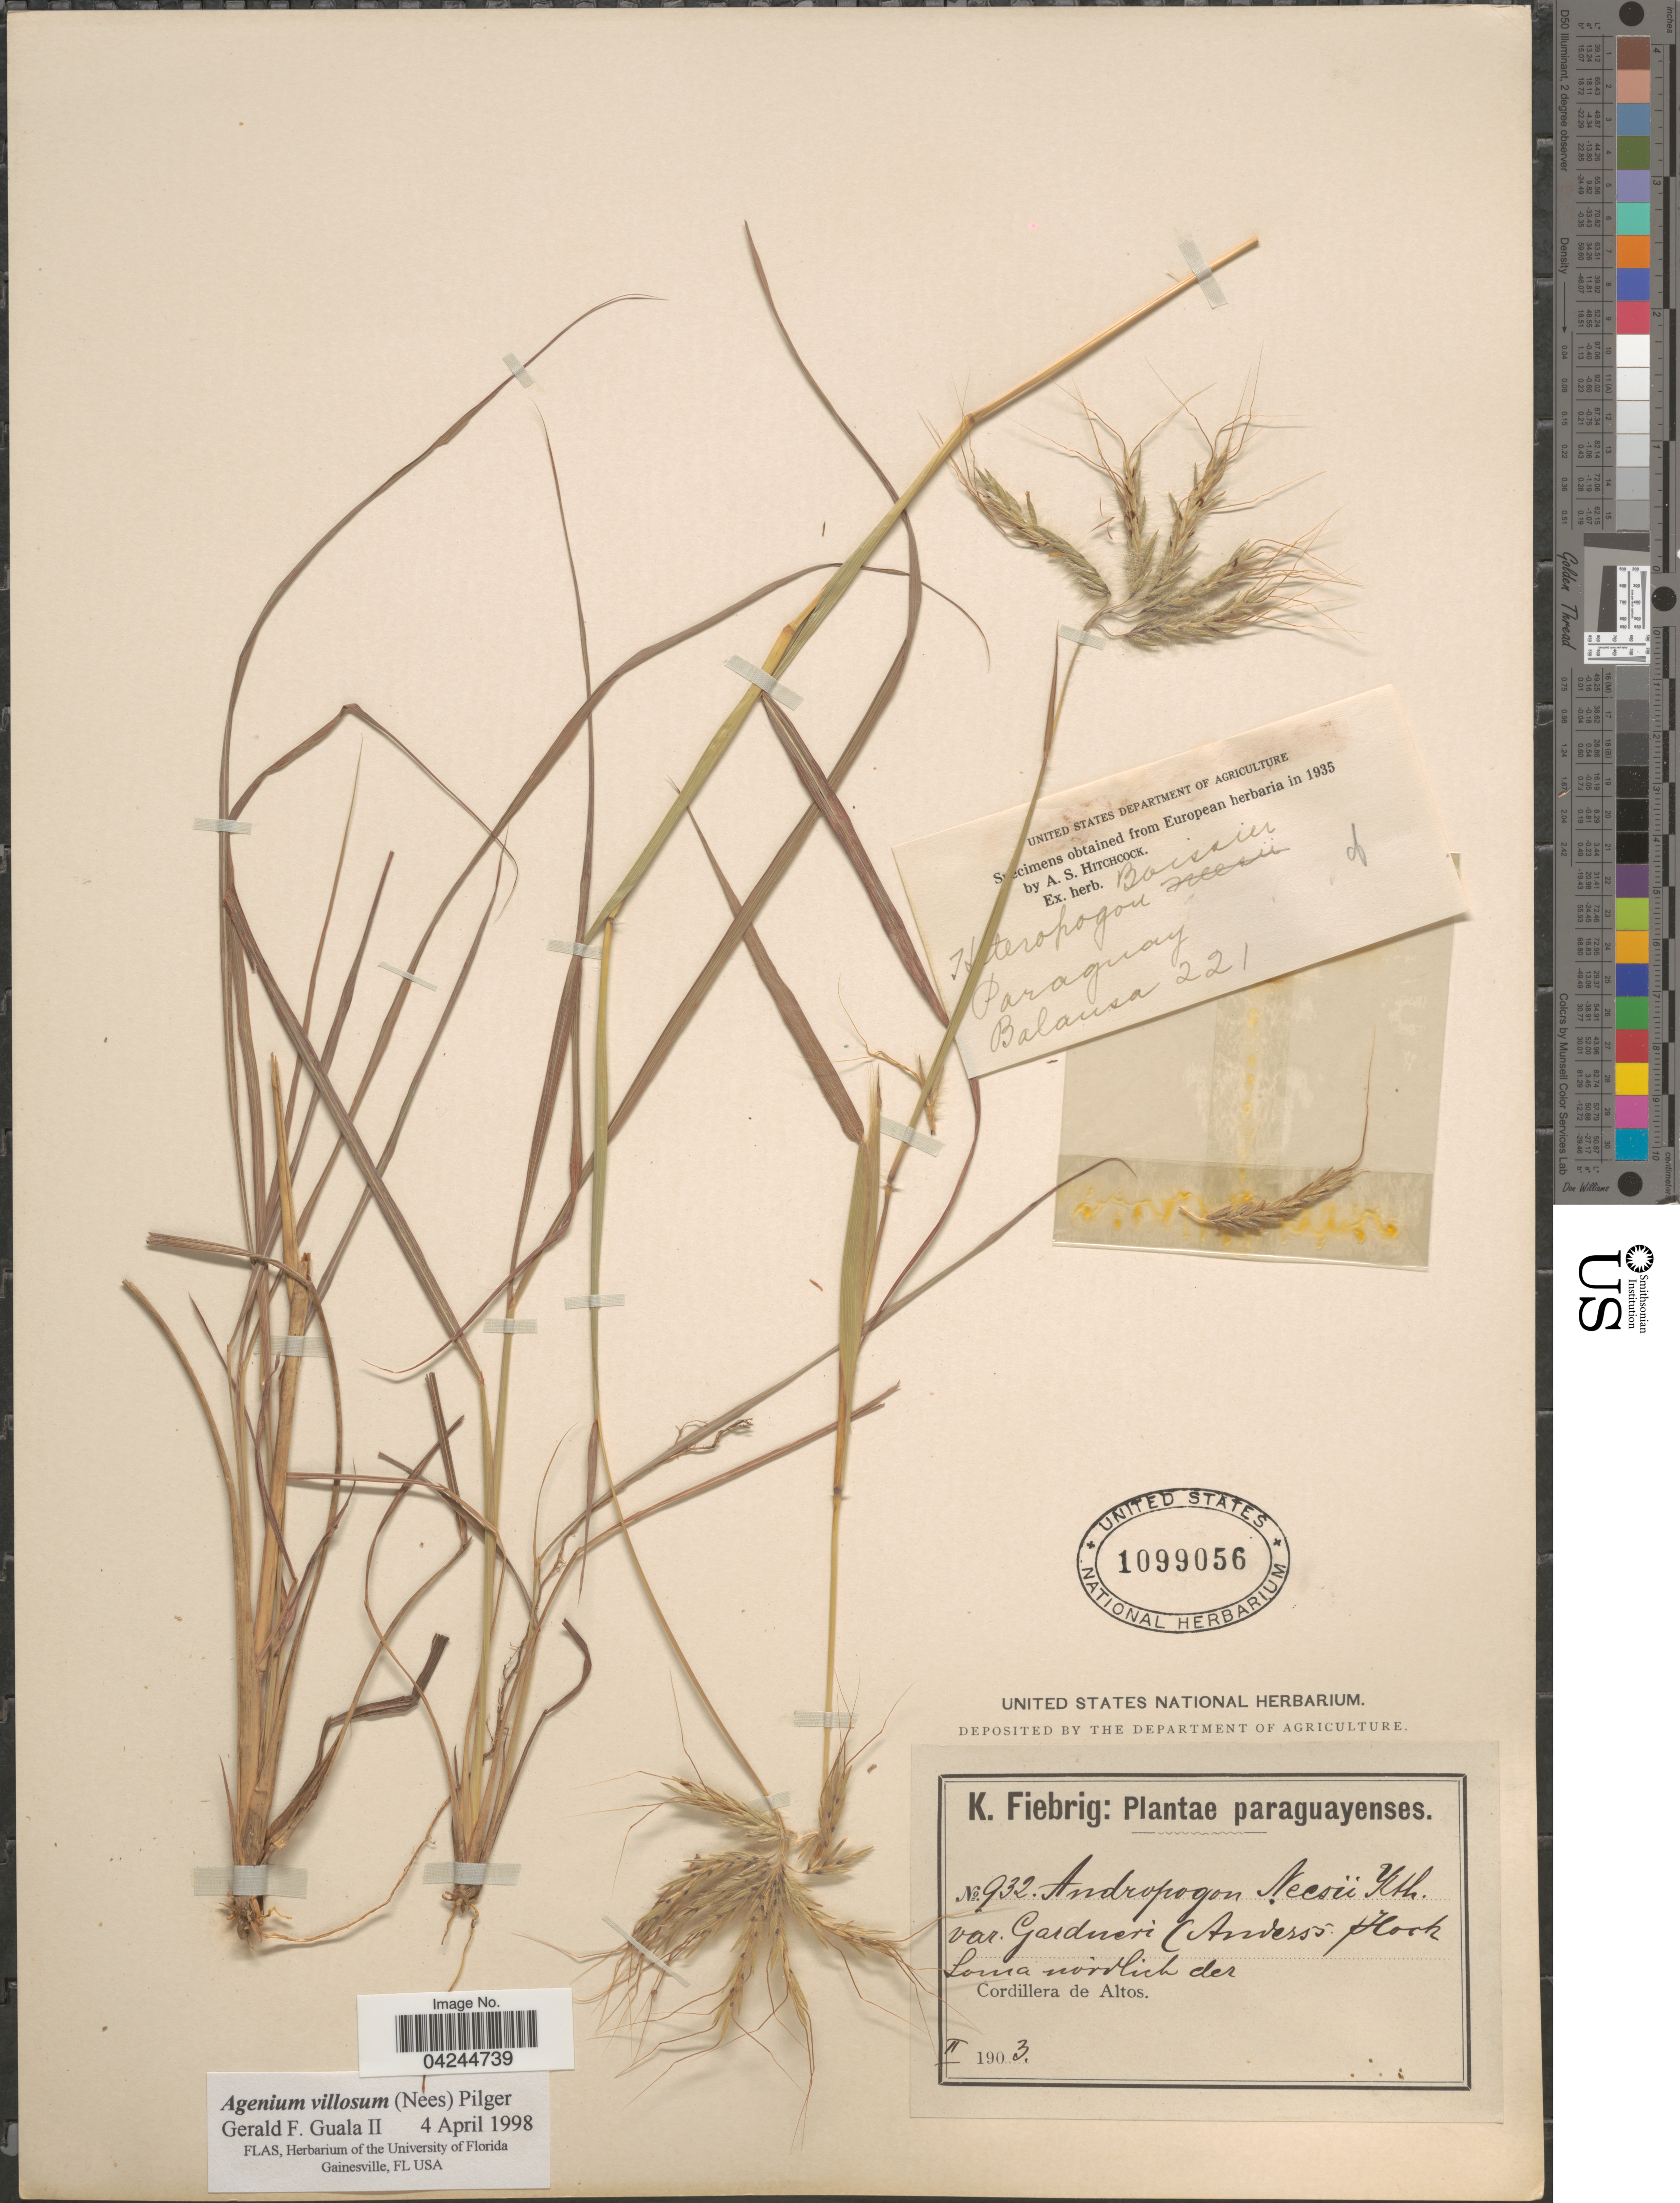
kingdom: Plantae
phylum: Tracheophyta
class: Liliopsida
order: Poales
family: Poaceae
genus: Agenium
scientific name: Agenium villosum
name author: (Nees) Pilg.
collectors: -. Balansa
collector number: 221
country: Paraguay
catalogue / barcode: US 1099056-2